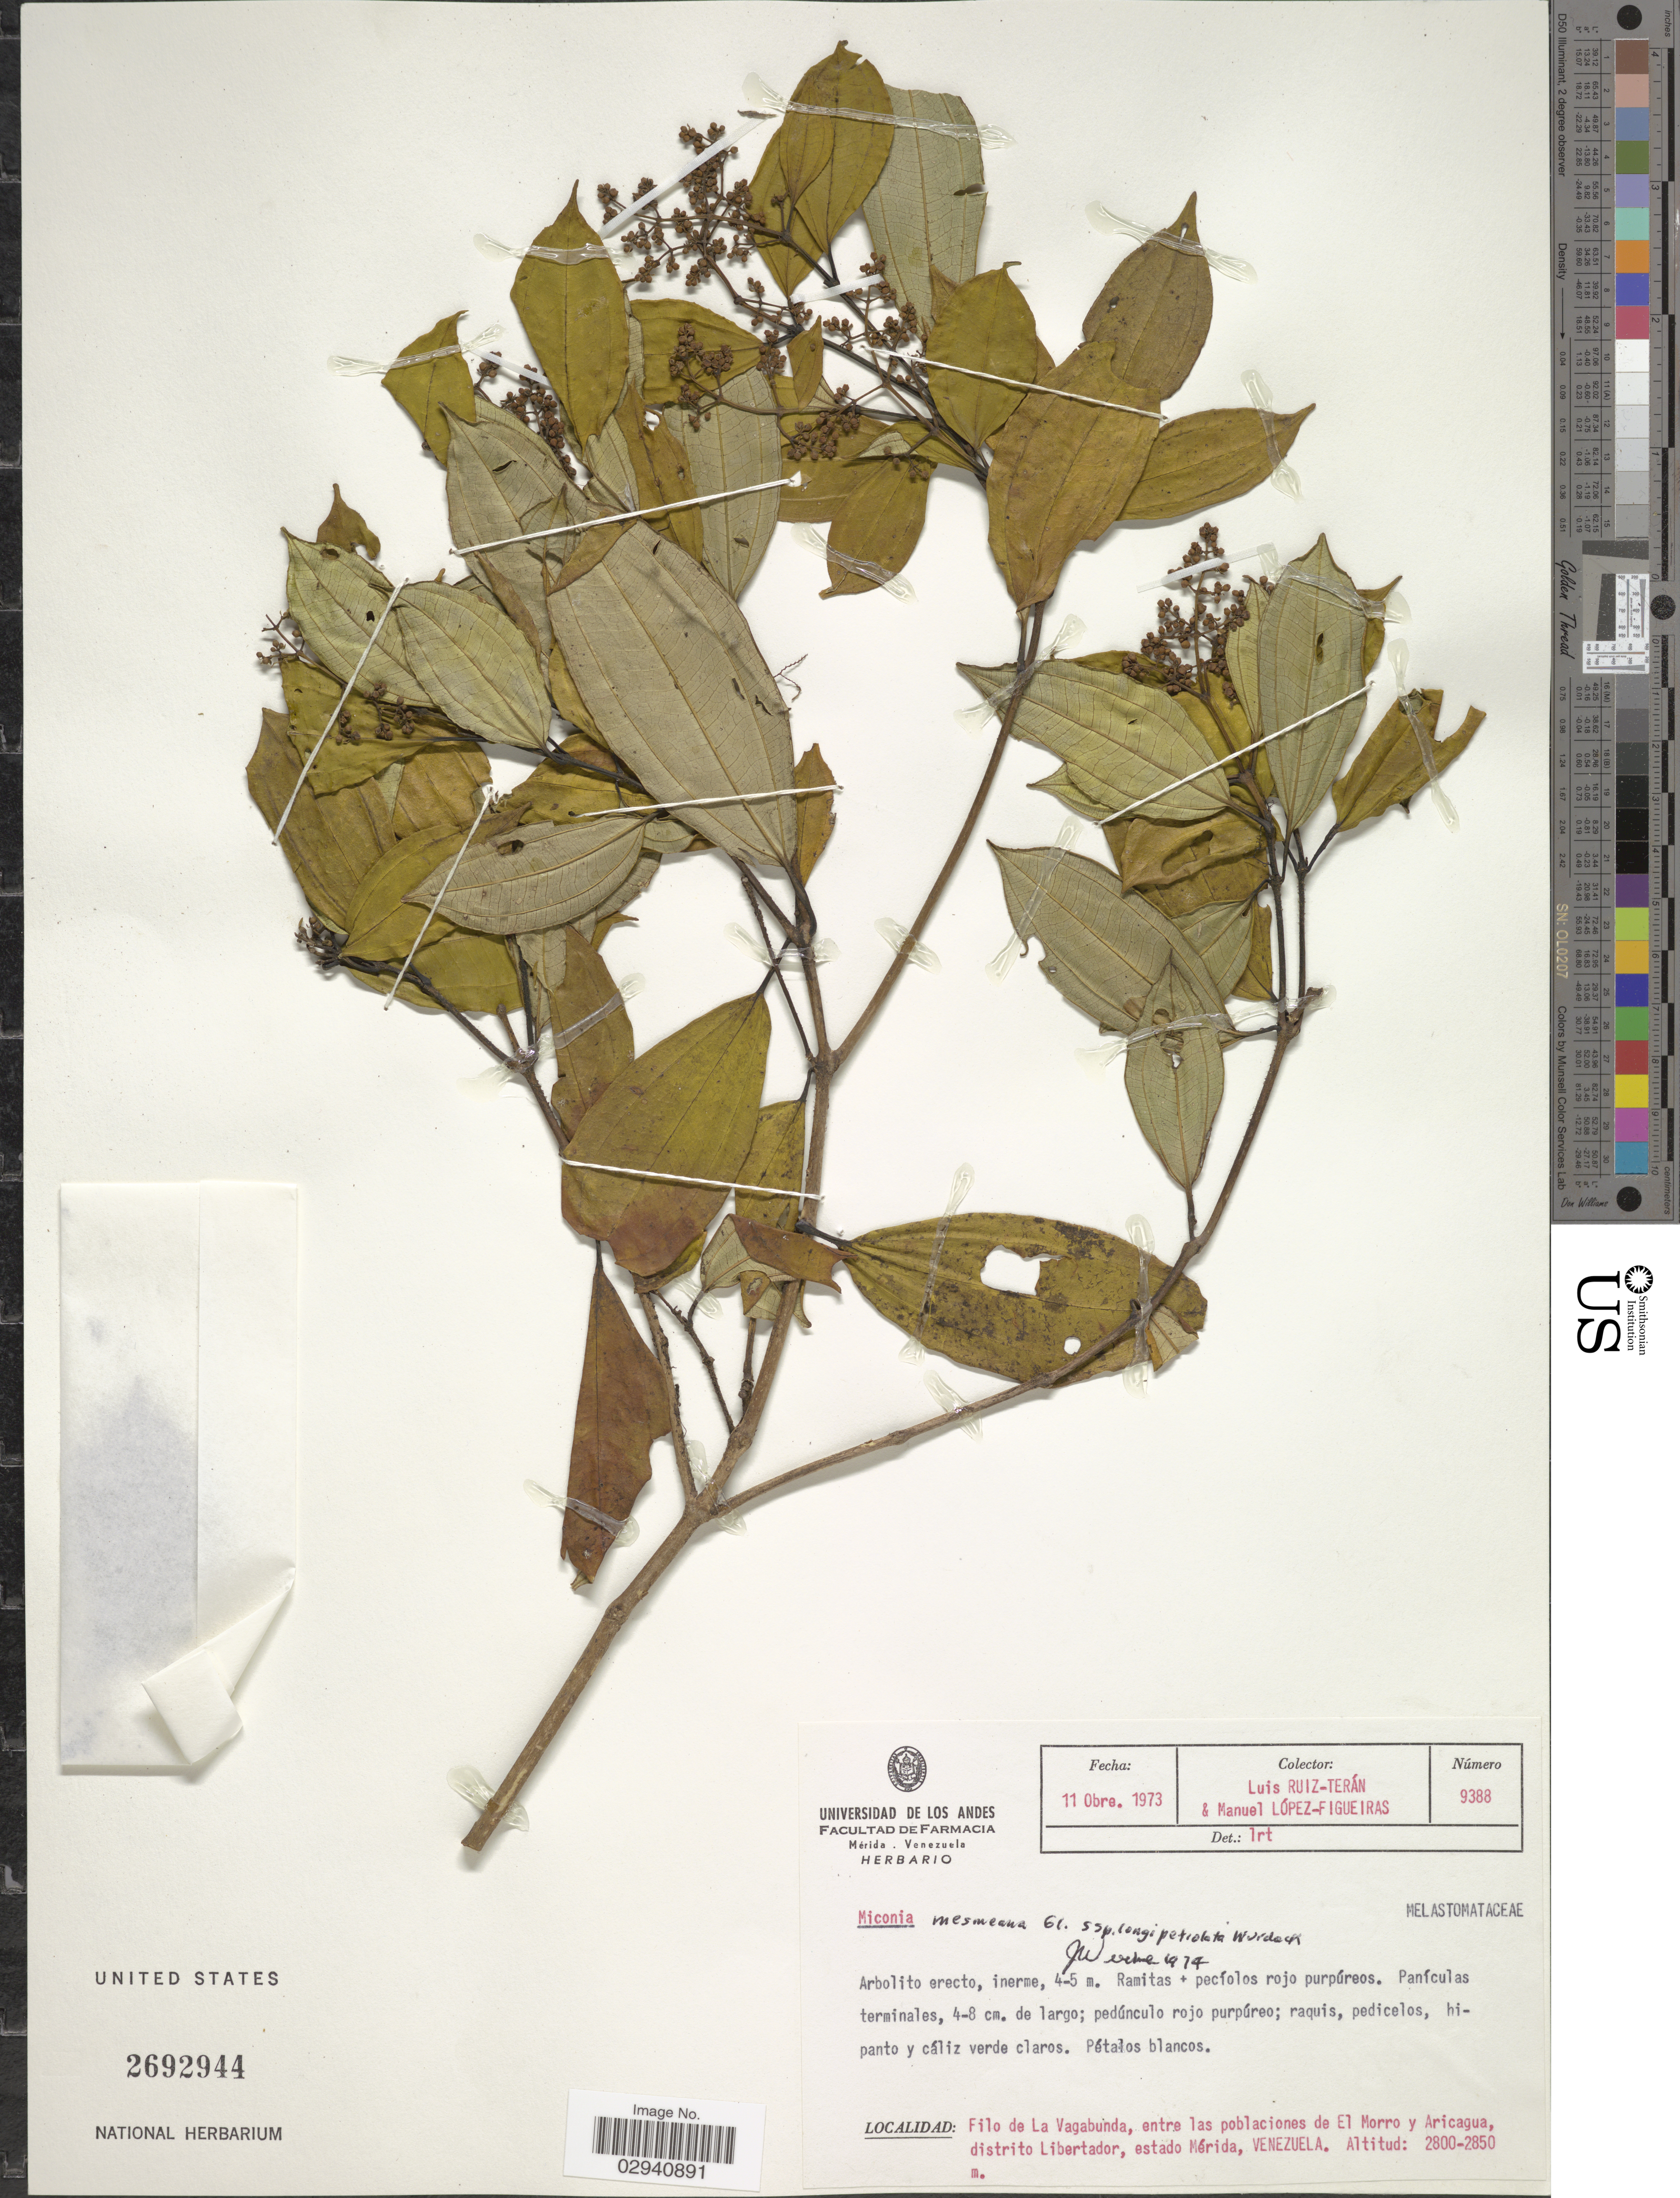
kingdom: Plantae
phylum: Tracheophyta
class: Magnoliopsida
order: Myrtales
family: Melastomataceae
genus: Miconia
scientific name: Miconia mesmeana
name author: Gleason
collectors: L. Teran & M. López Figueiras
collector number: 9388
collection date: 1973-10-11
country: Venezuela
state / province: Mérida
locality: Filo de La Vagabunda, entre las poblaciones de El Morro y Aricagua, distrito Libertador.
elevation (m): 2800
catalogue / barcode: US 2692944